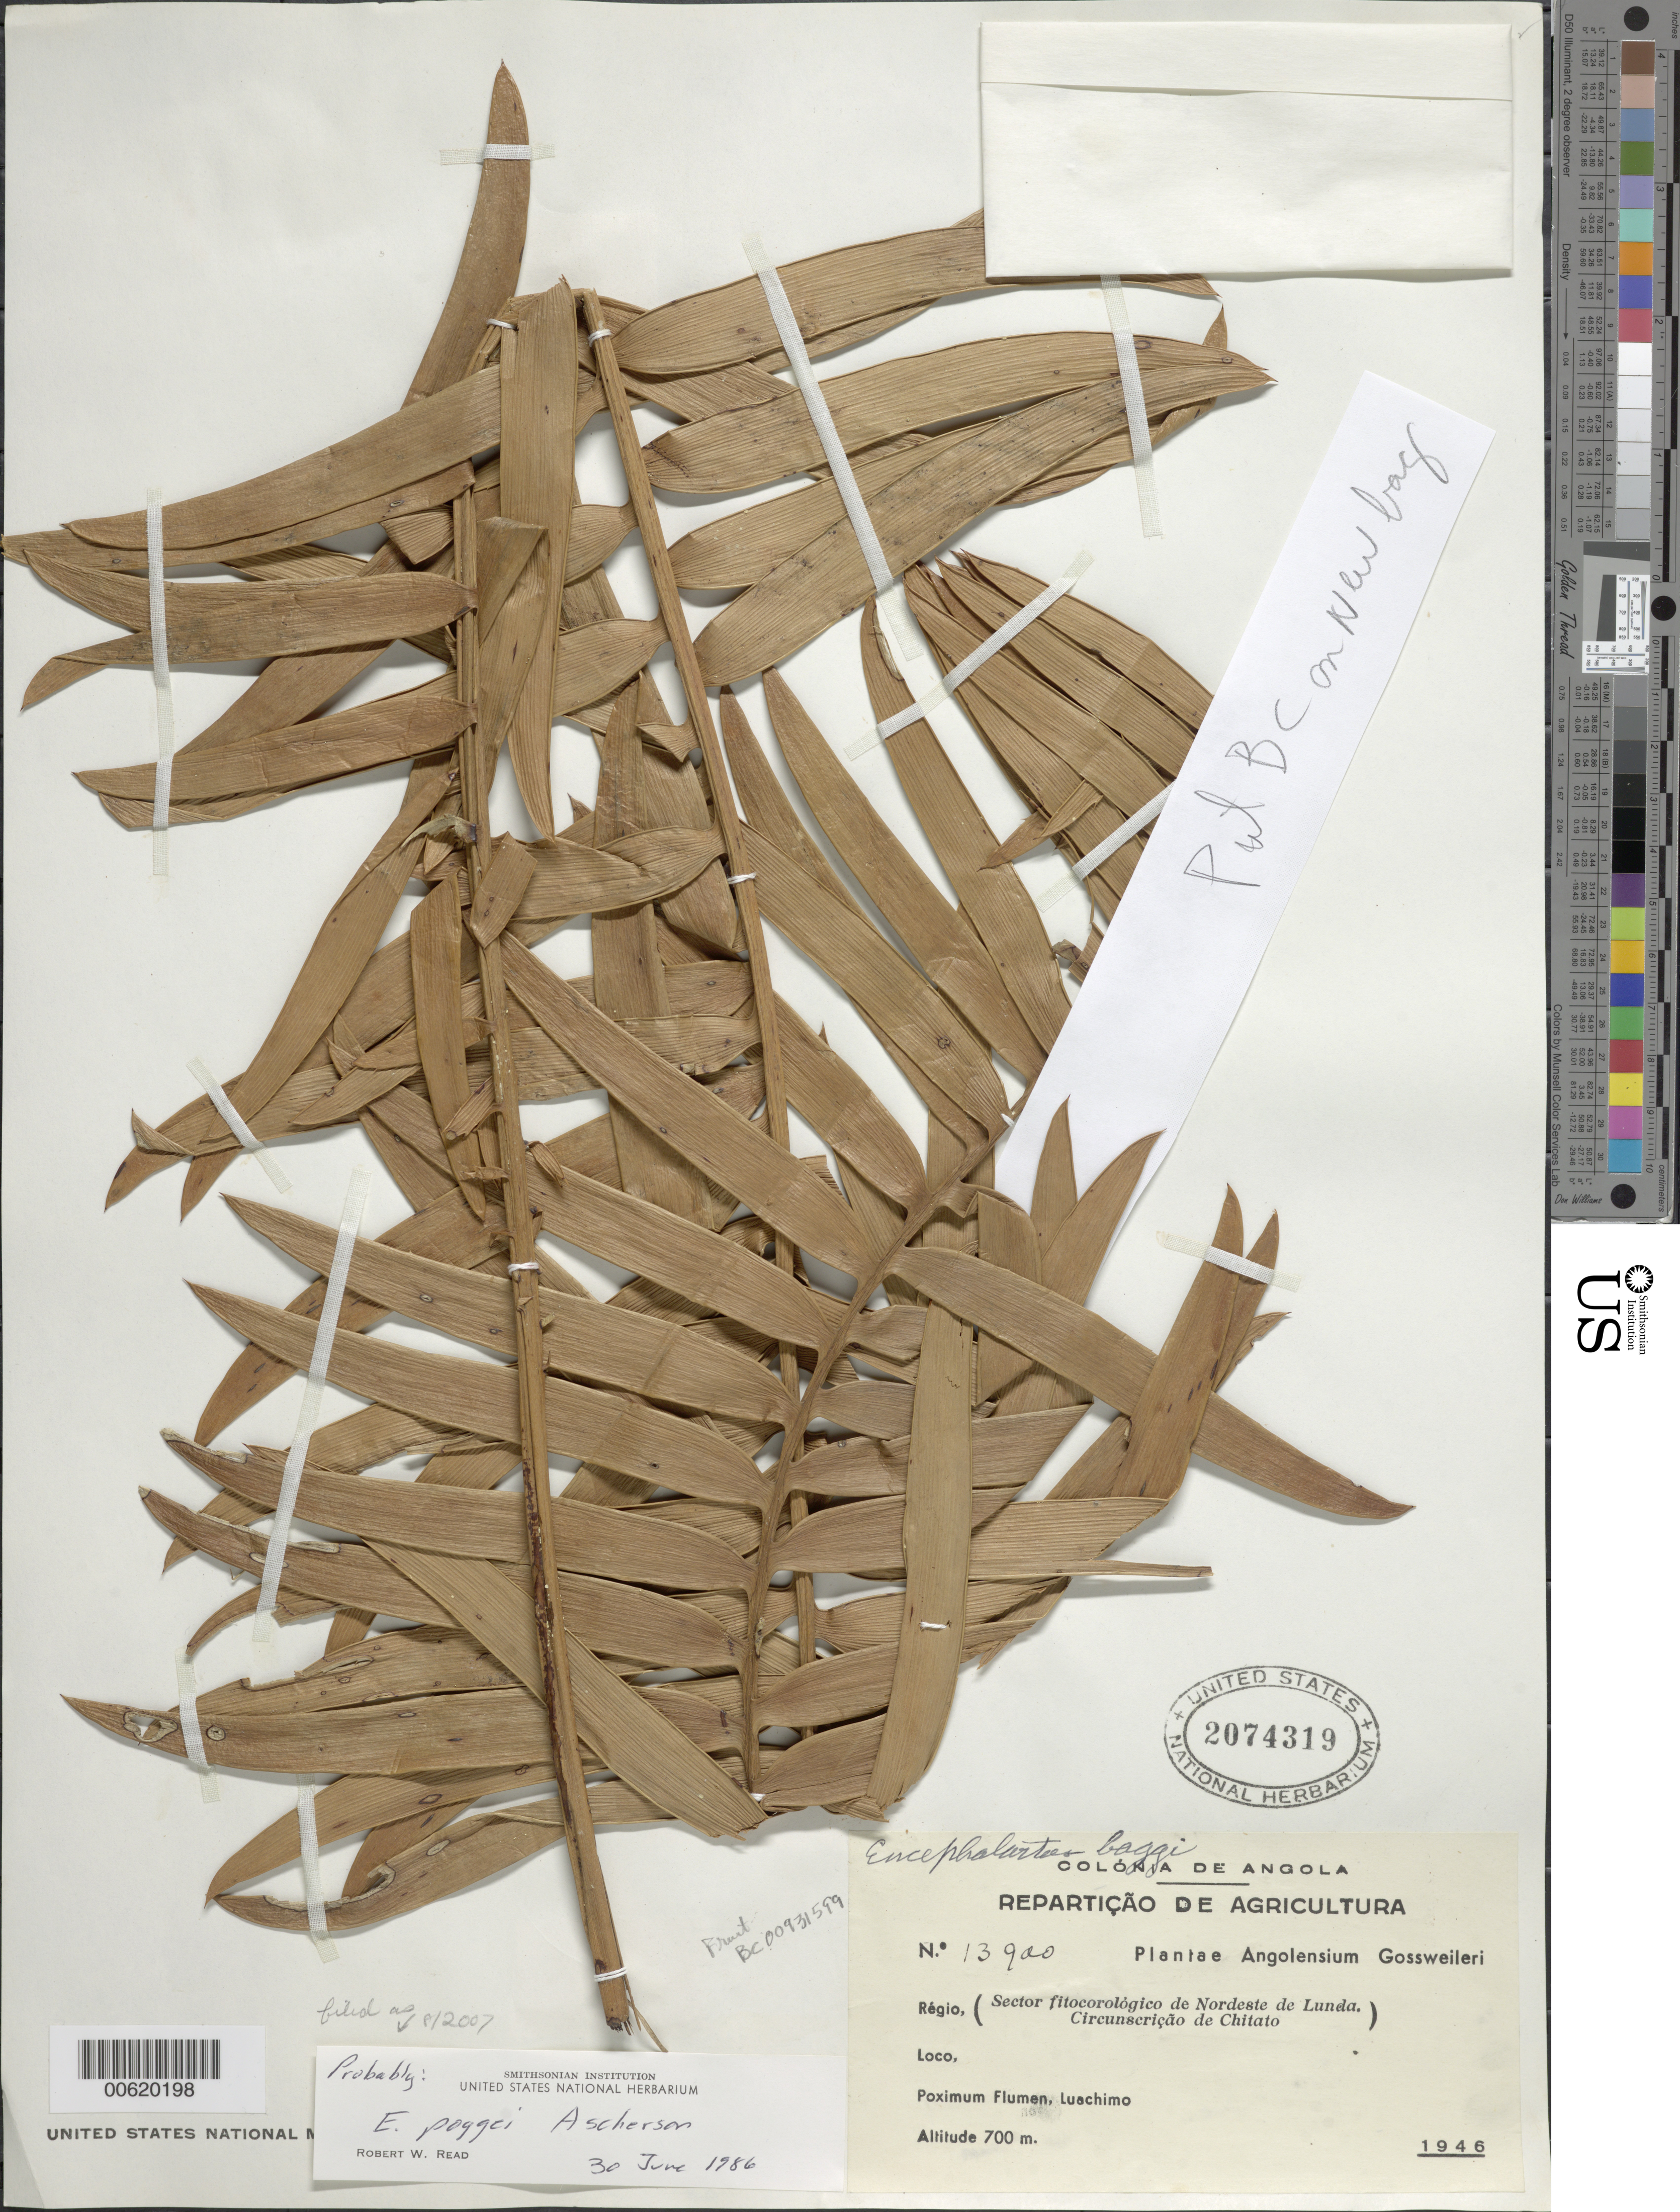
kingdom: Plantae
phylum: Tracheophyta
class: Cycadopsida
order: Cycadales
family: Zamiaceae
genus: Encephalartos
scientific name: Encephalartos poggei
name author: Asch.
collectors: J. Gossweiler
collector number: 13900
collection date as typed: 1946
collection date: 1946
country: Angola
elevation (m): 700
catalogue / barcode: US 2074319